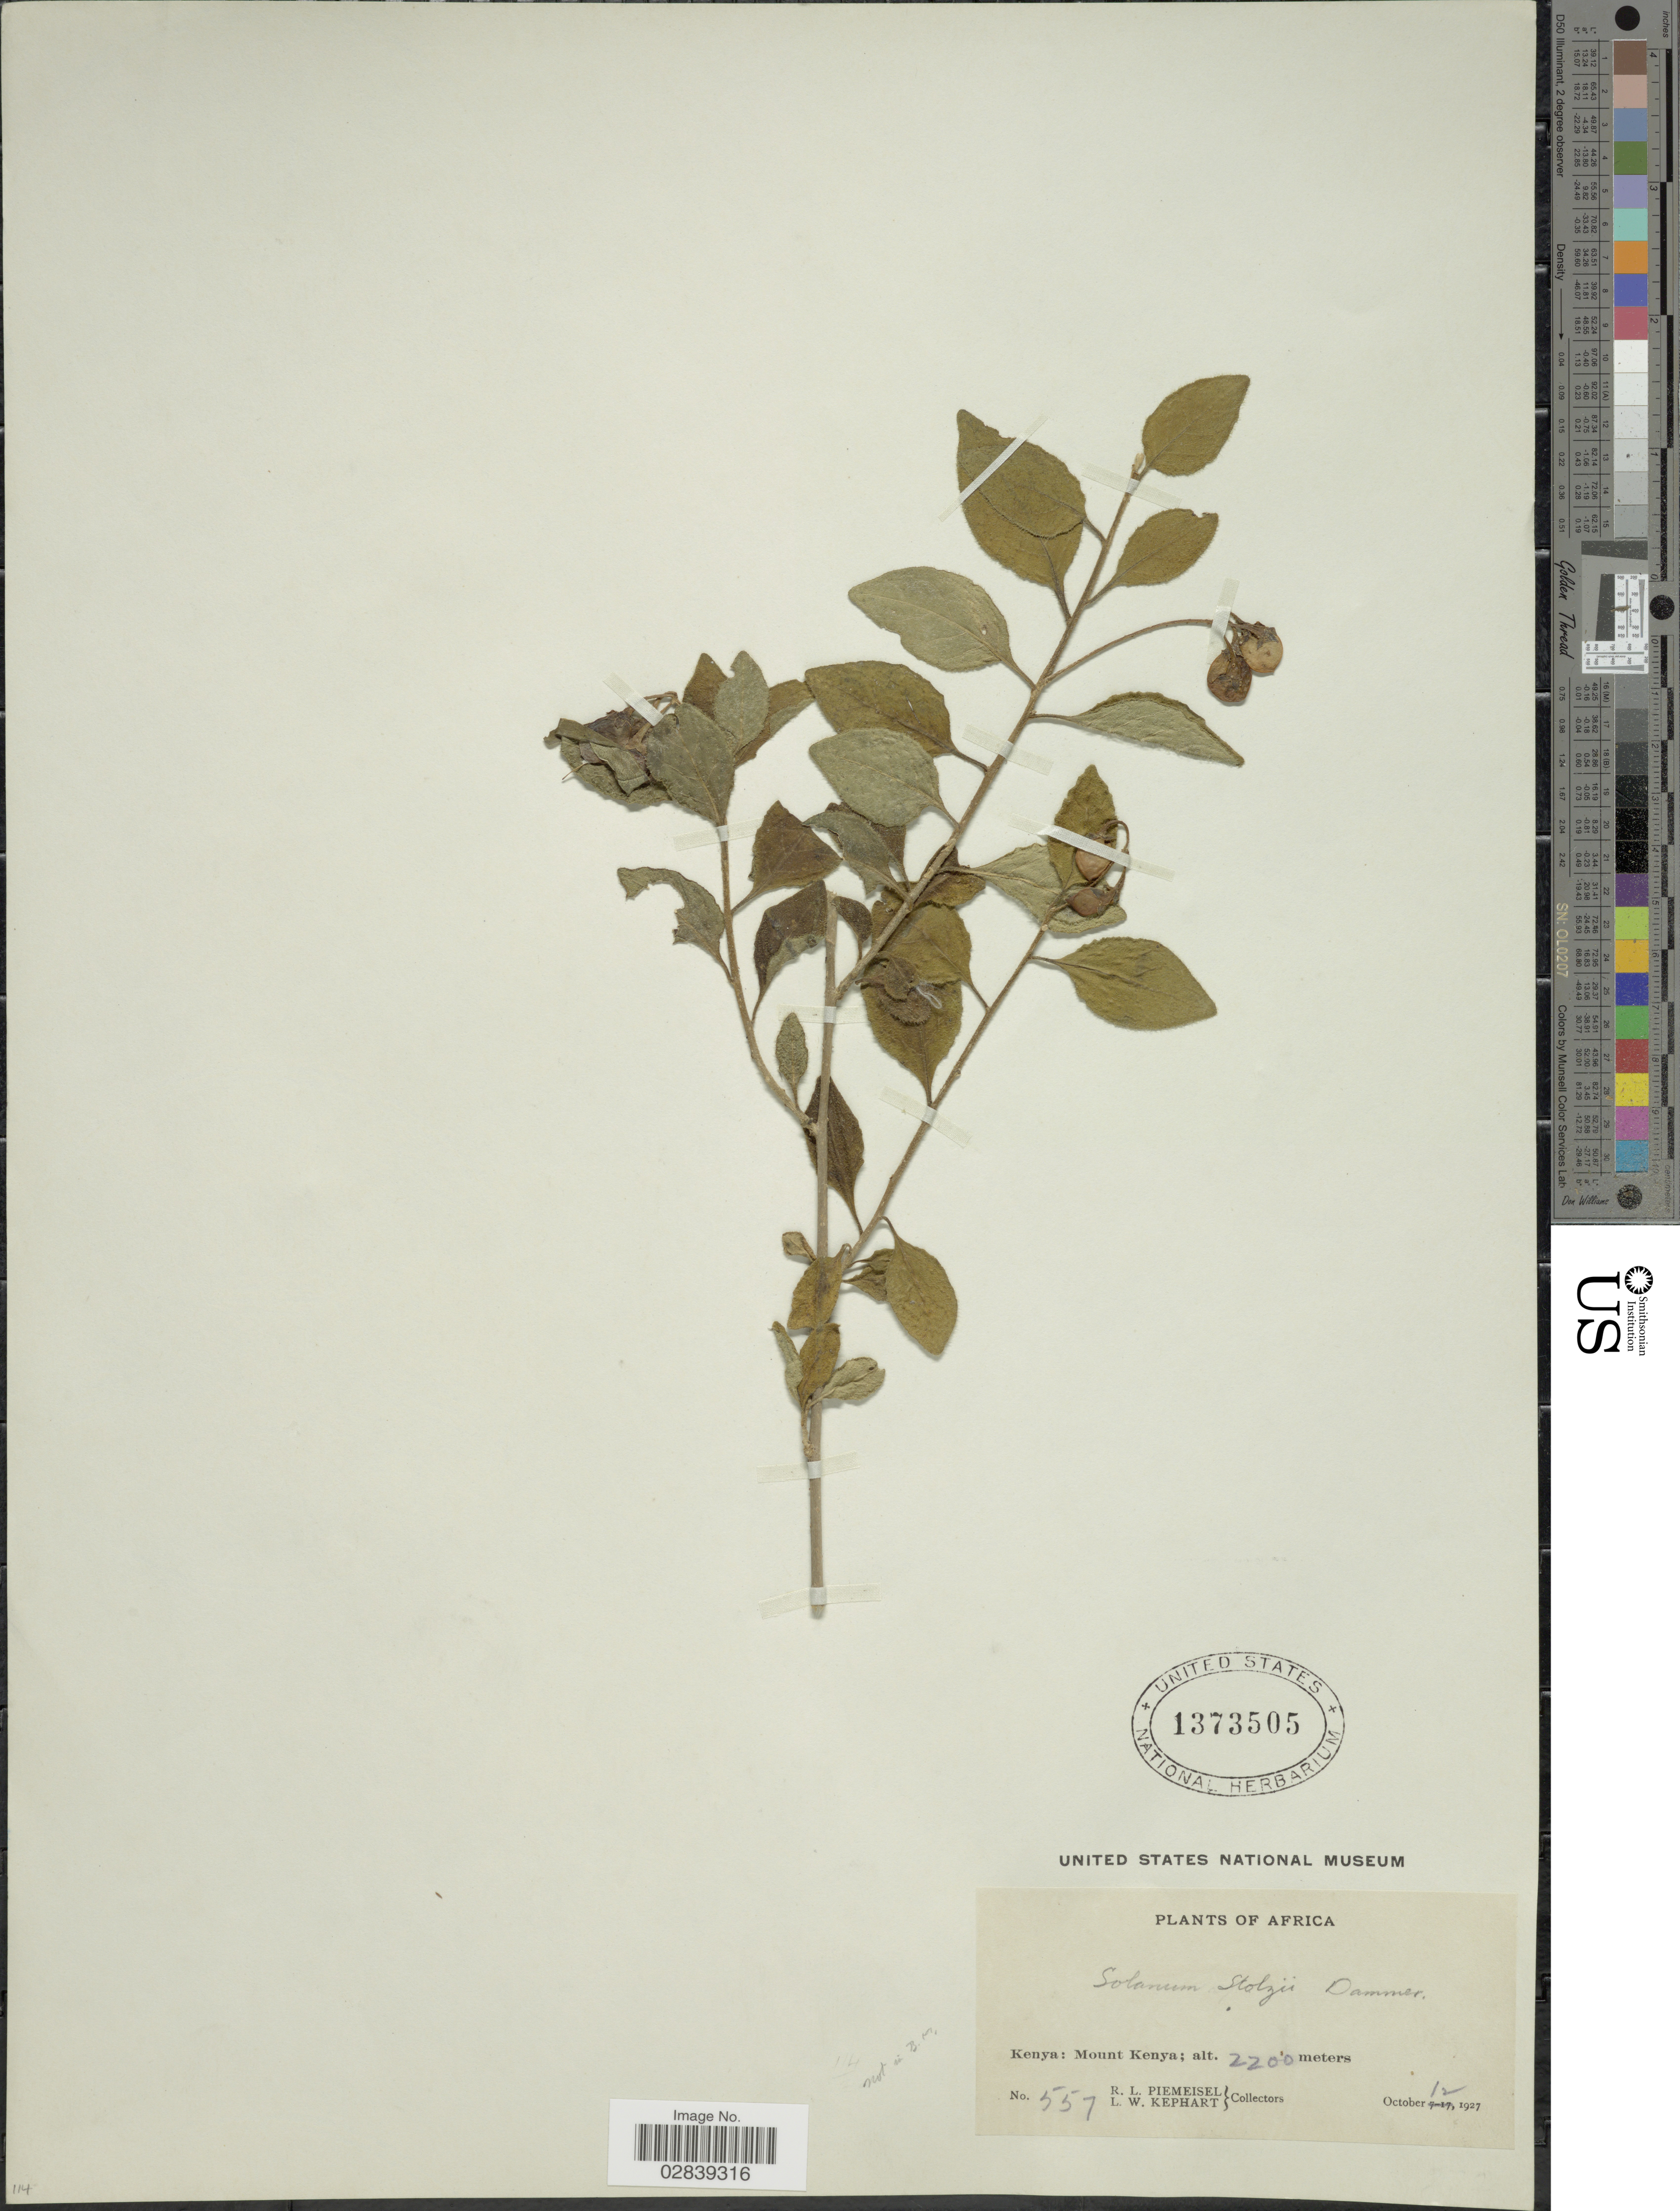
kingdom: Plantae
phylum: Tracheophyta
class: Magnoliopsida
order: Solanales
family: Solanaceae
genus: Solanum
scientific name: Solanum stolzii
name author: Dammer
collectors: R. L. Piemeisel & L. W. Kephart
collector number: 557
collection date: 1927-10-12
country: Kenya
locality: Mount Kenya.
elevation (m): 2200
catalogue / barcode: US 1373505